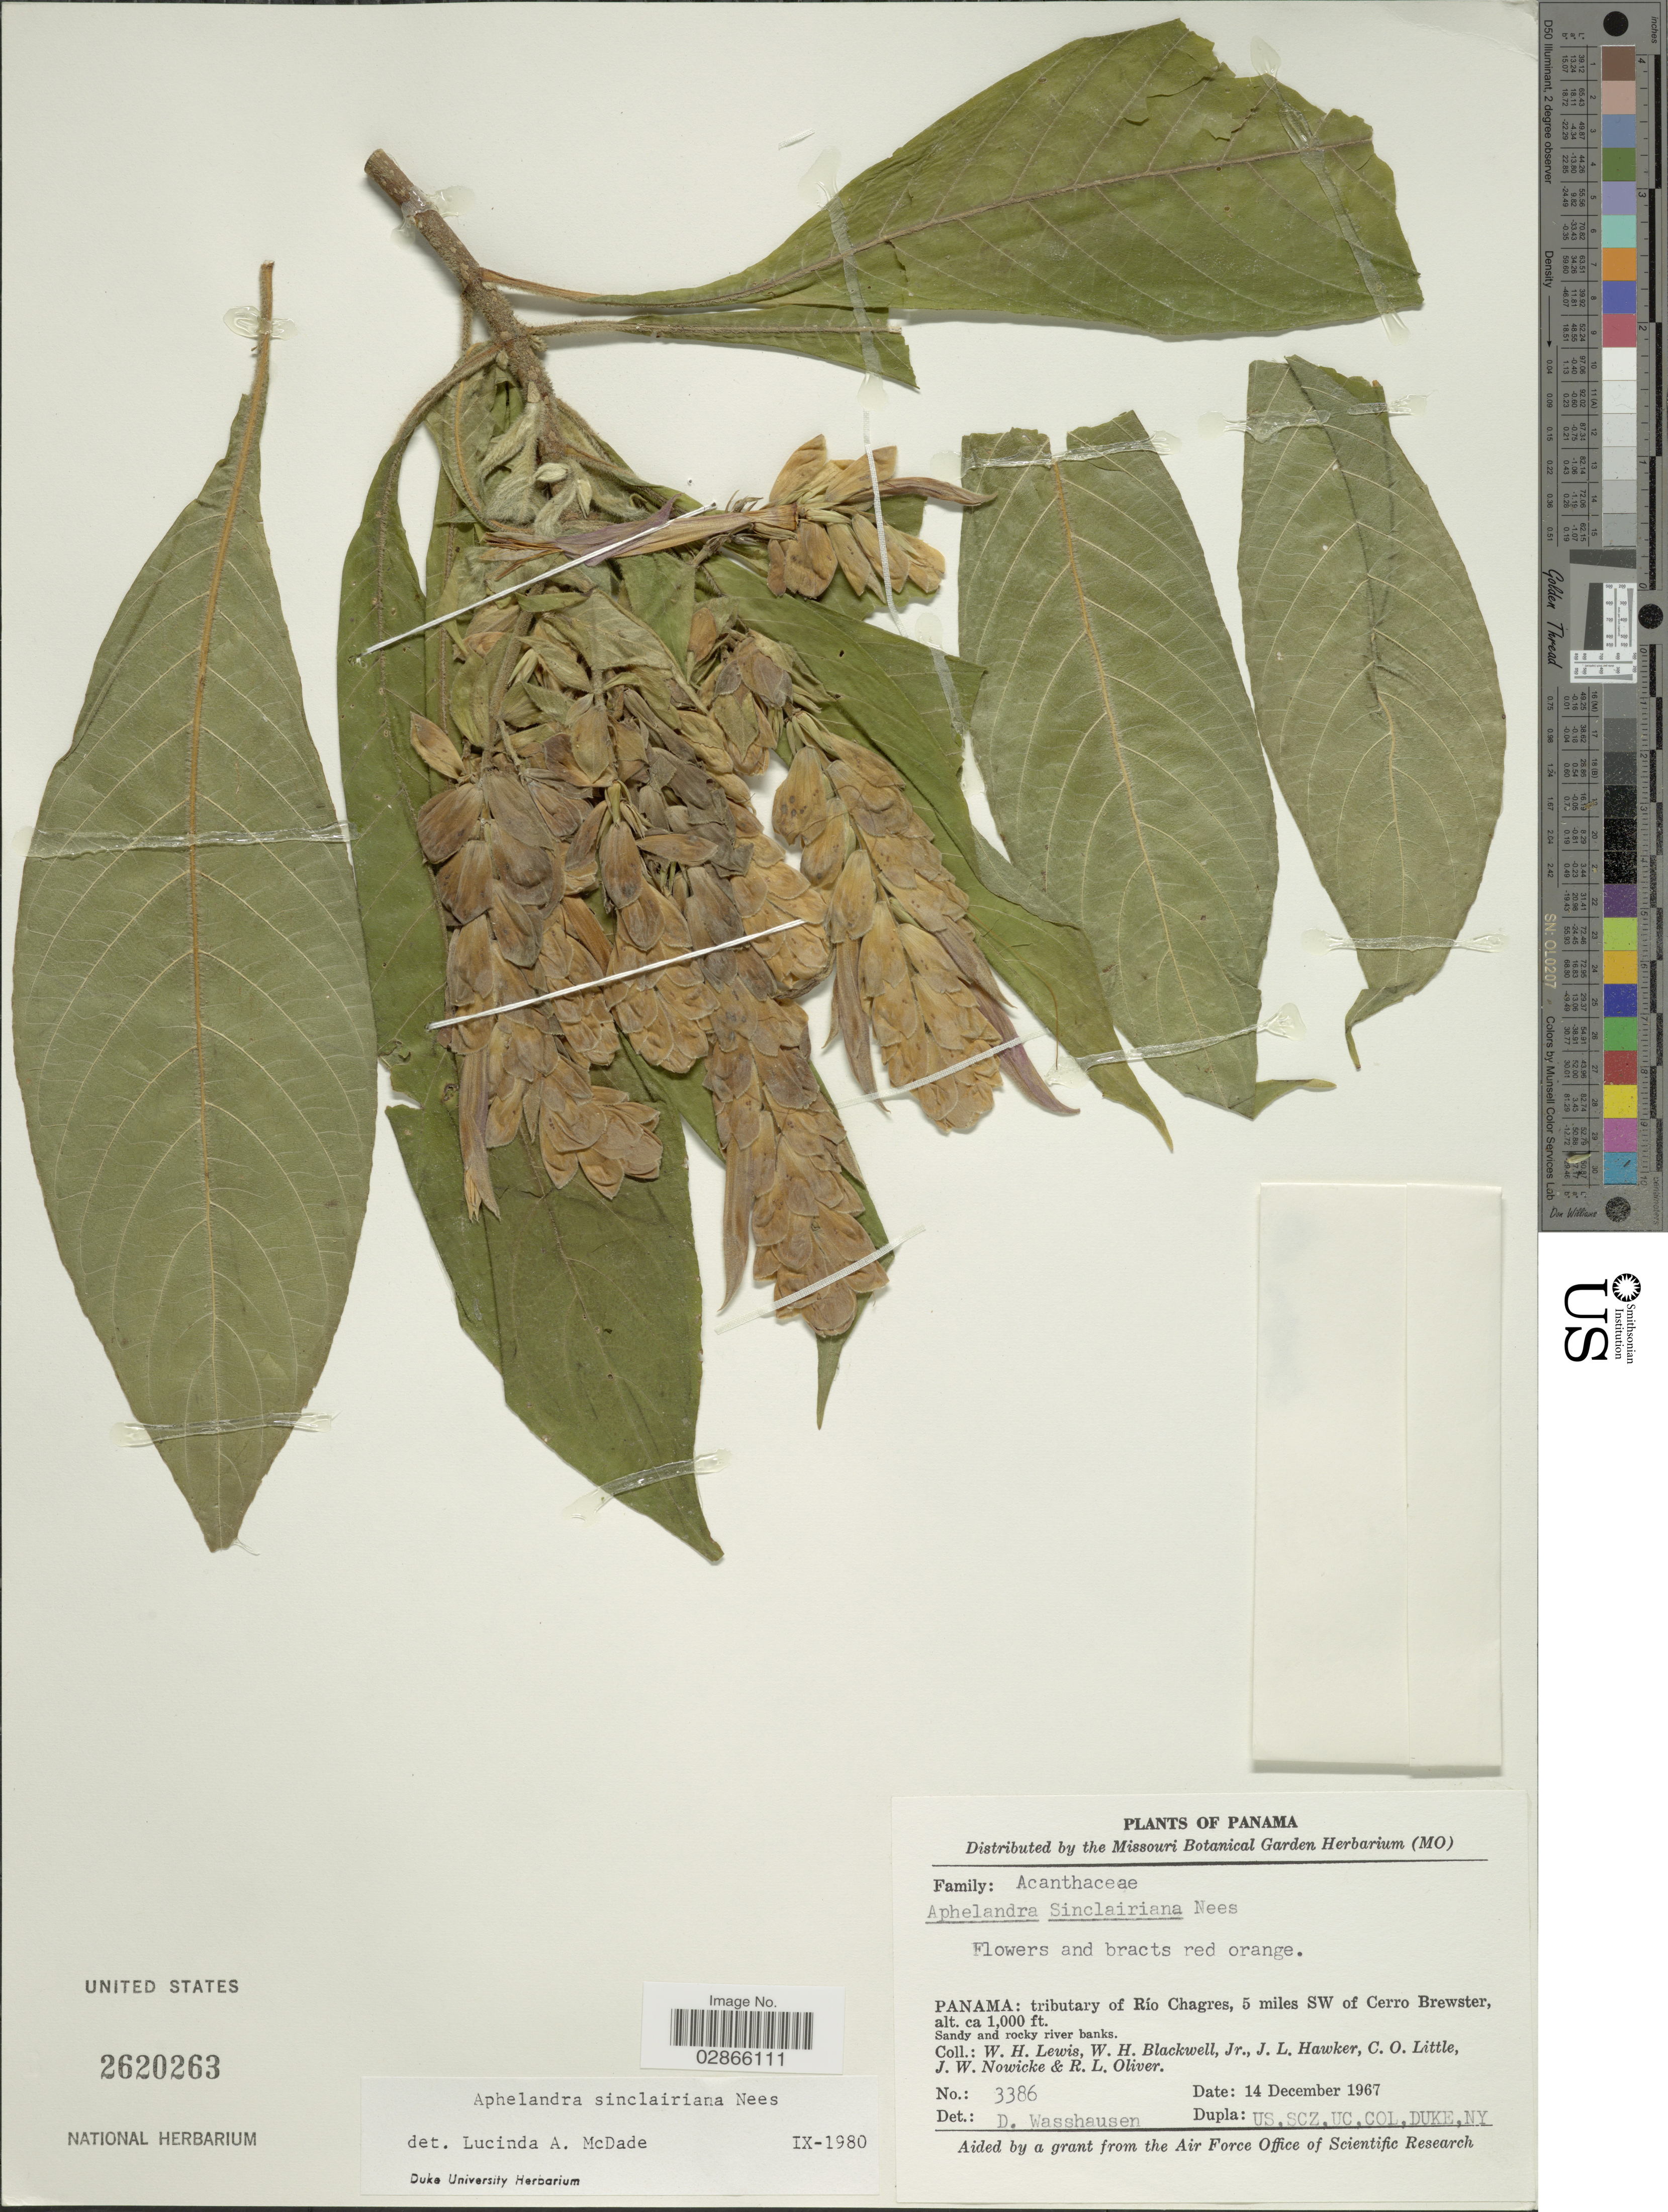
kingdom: Plantae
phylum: Tracheophyta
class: Magnoliopsida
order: Lamiales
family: Acanthaceae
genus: Aphelandra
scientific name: Aphelandra sinclairiana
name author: Nees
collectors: W. H. Lewis, W. H. Blackwell, J. L. Hawker, C. O. Little & et al.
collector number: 3386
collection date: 1967-12-14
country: Panama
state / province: Panamá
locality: Tributary of Río Chagres, 5 miles SW of Cerro Brewster.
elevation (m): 305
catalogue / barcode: US 2620263